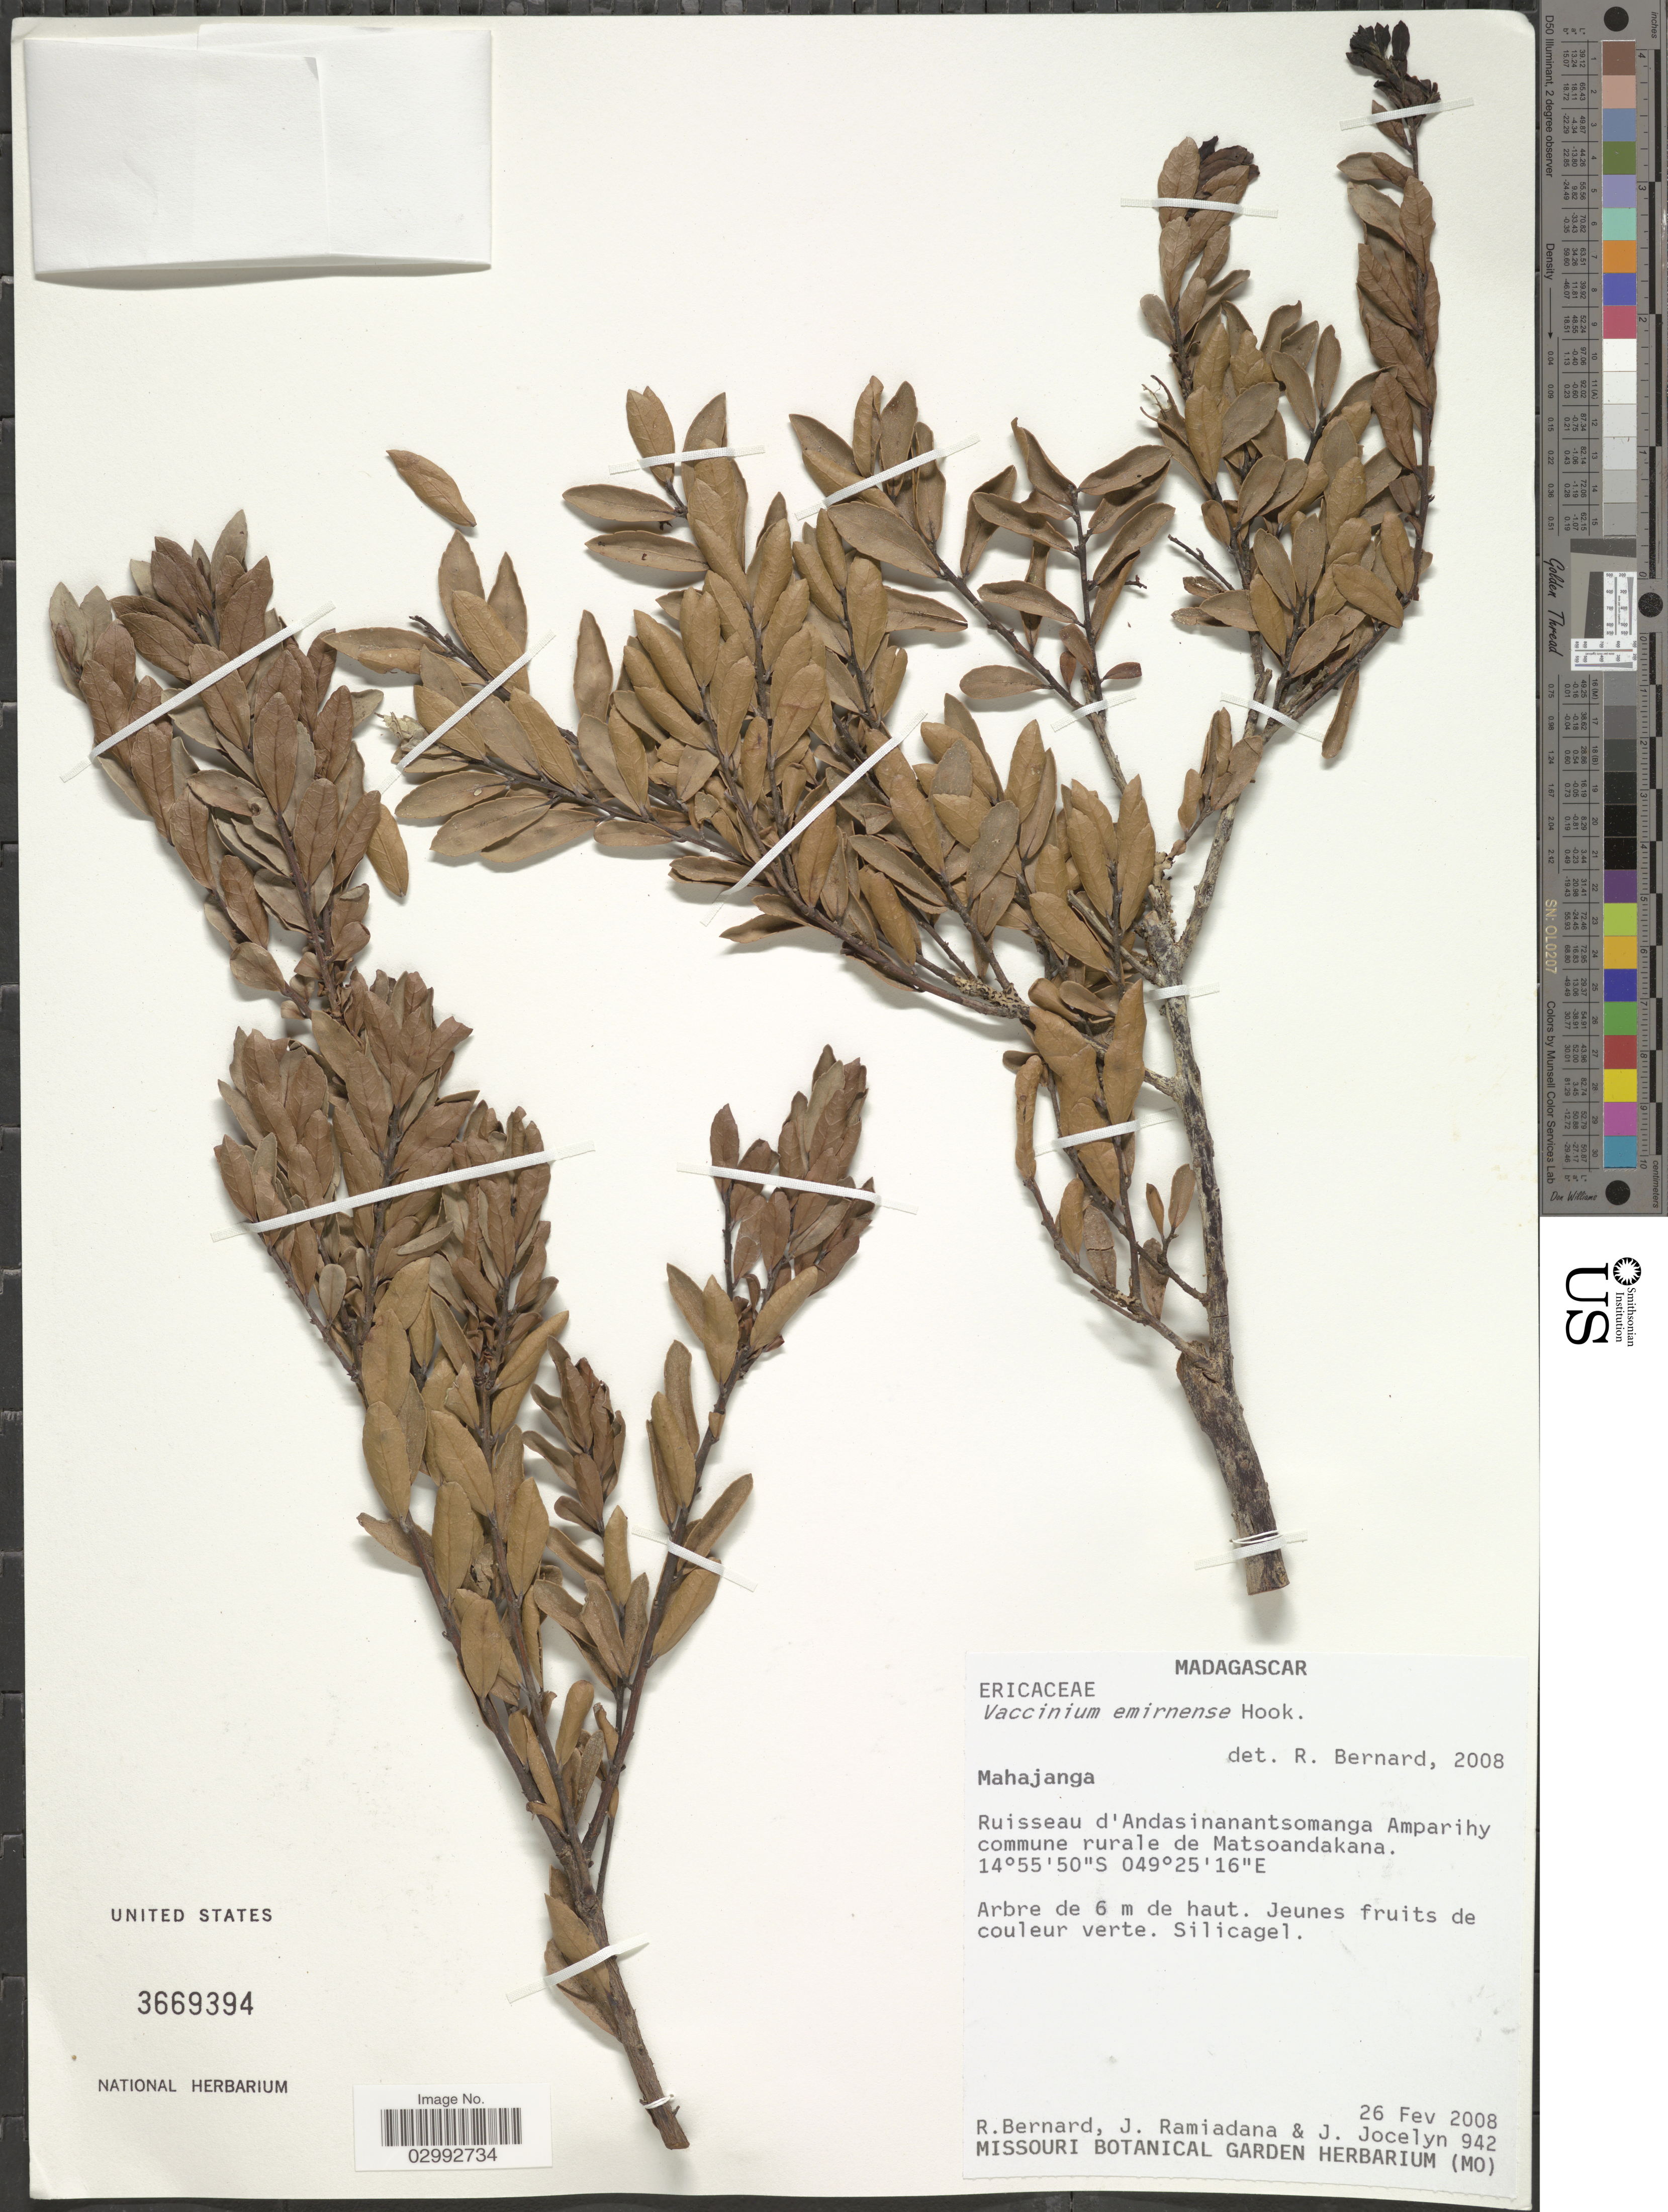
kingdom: Plantae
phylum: Tracheophyta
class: Magnoliopsida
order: Ericales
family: Ericaceae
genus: Vaccinium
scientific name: Vaccinium emirnense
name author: Hook.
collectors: R. Bernard, J. Ramiadana & J. Jocelyn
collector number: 942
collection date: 2008-02-26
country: Madagascar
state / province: Sofia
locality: Ruisseau d'Andasinanantsomanga Amparihy commune rurale de Matsoandakana.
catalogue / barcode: US 3669394